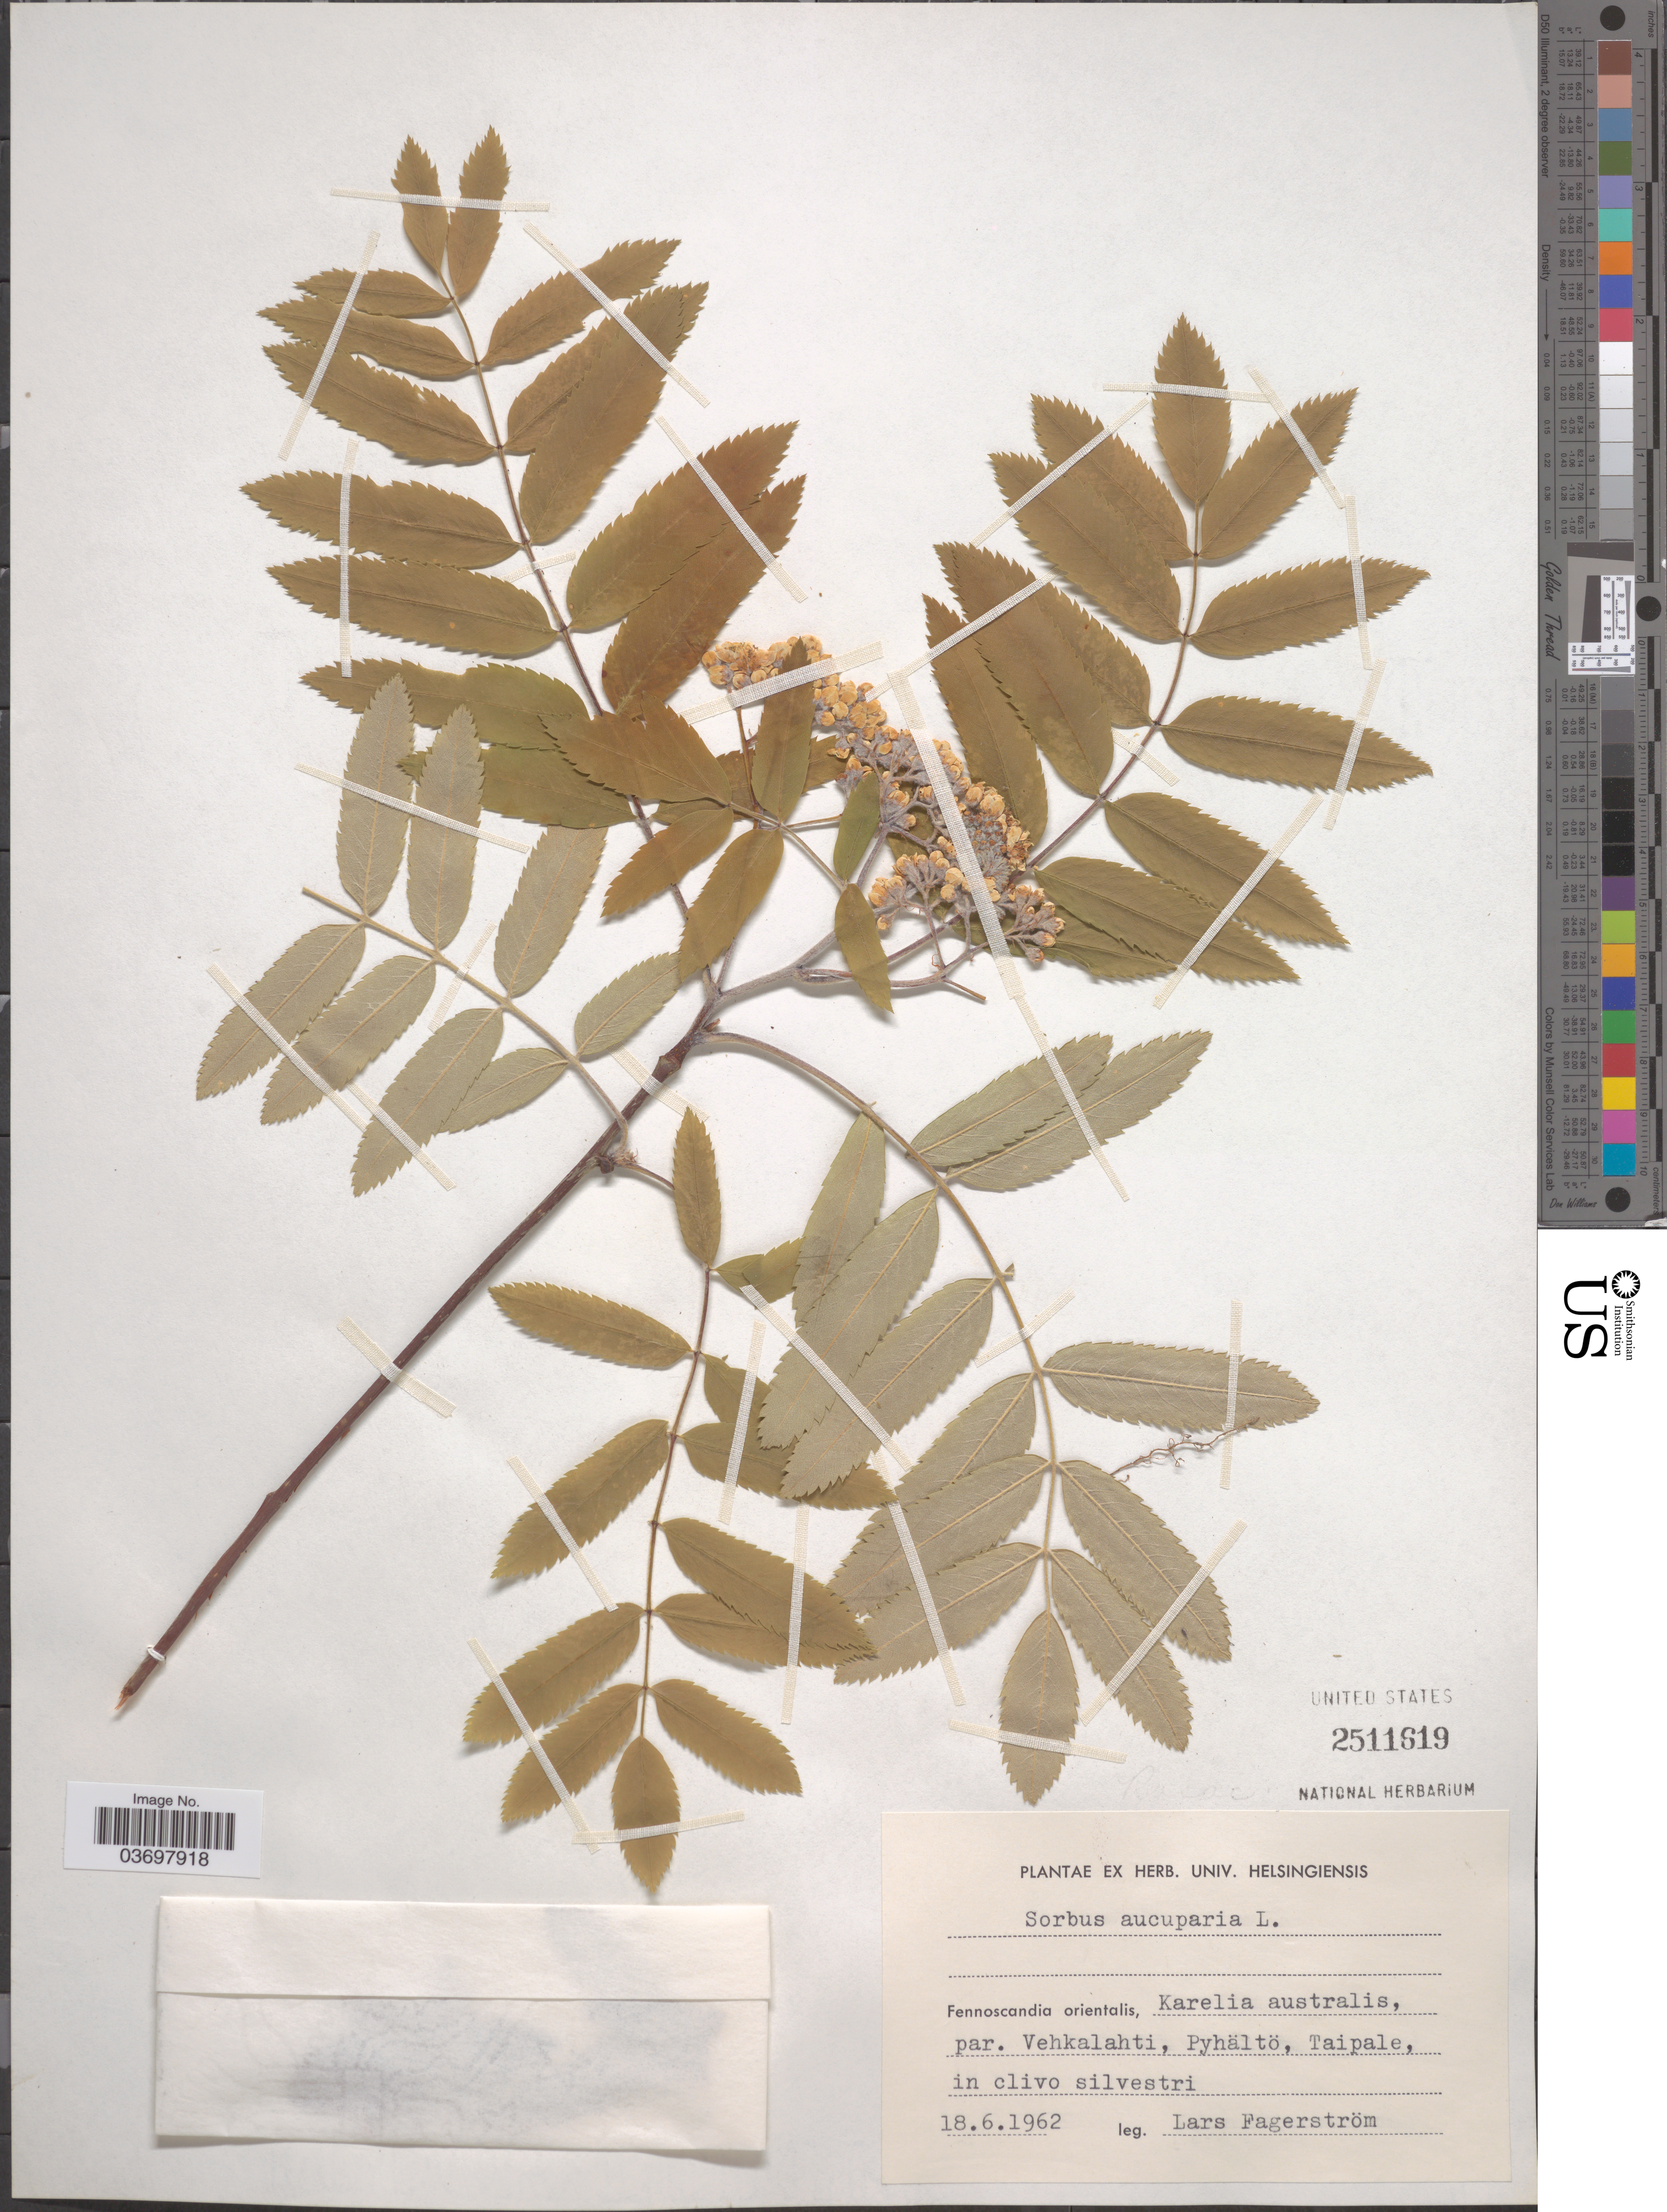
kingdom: Plantae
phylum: Tracheophyta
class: Magnoliopsida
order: Rosales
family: Rosaceae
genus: Sorbus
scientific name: Sorbus aucuparia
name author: L.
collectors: L. Fagerstrom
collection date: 1962-06-18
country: Finland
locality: Fennoscandia orientalis, Karelia australis, par. Vehkalahti, Pyhältö, Taipale, in clivo silvestri.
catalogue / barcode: US 2511619